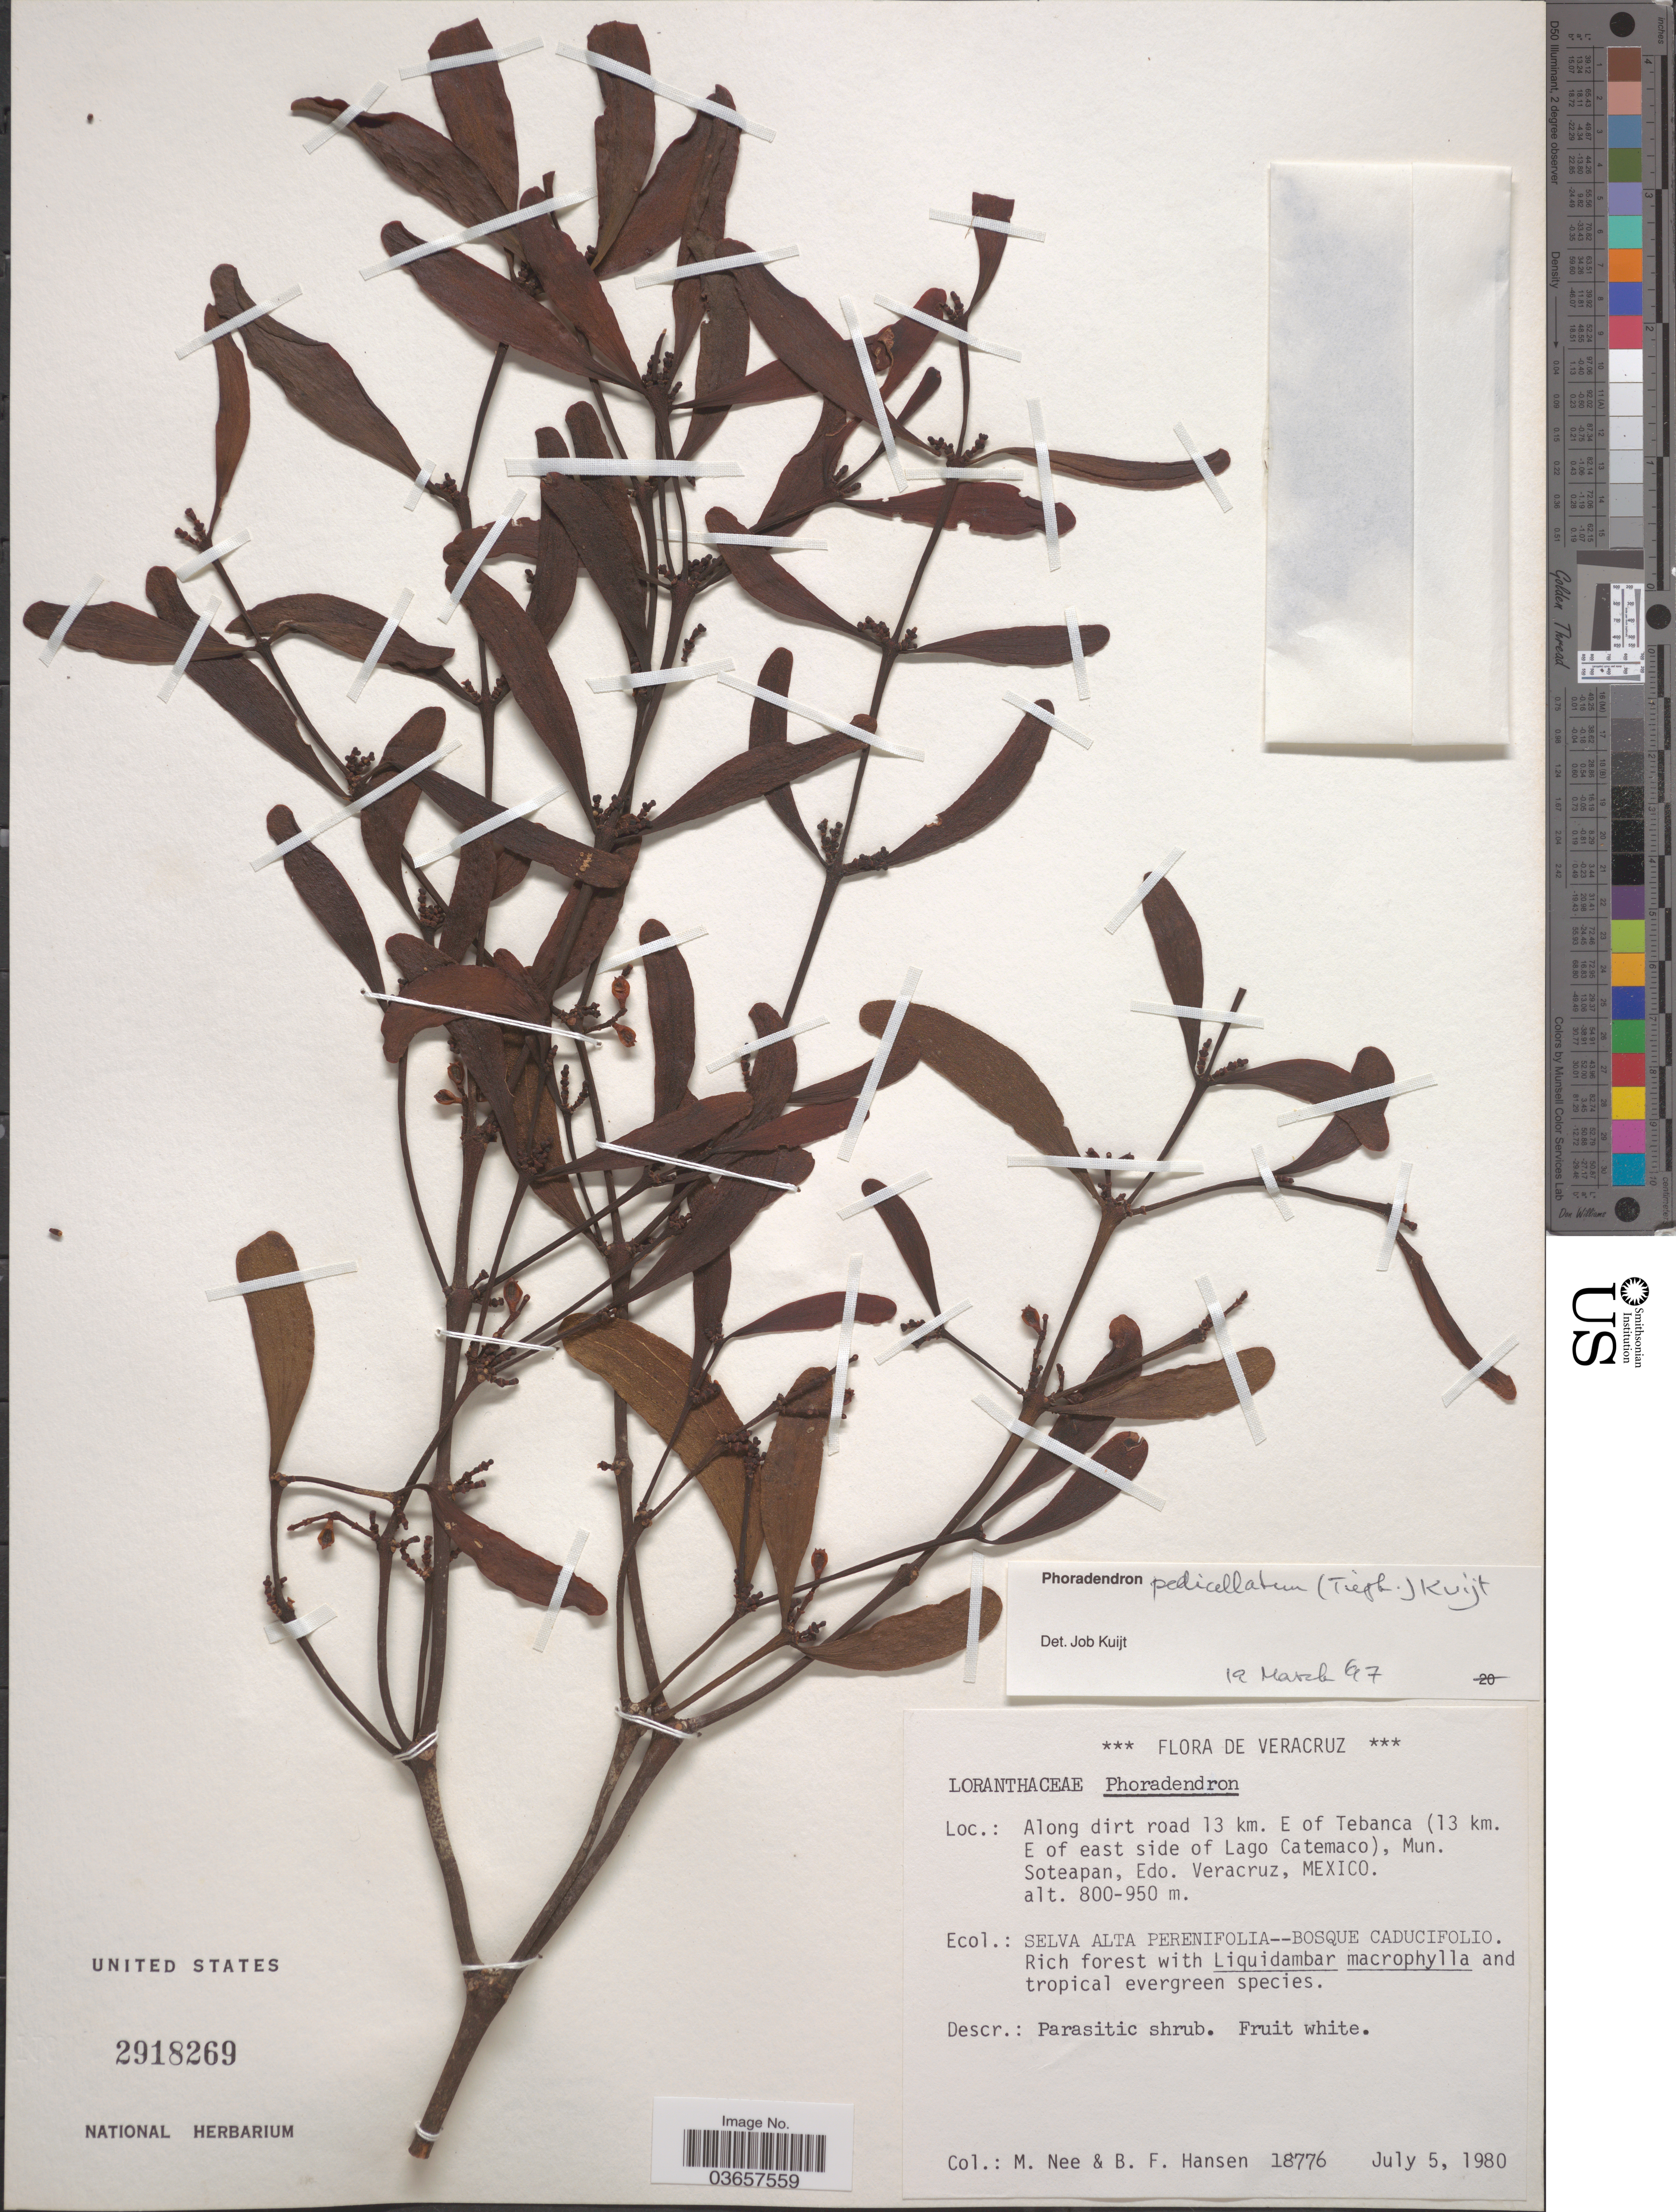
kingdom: Plantae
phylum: Tracheophyta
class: Magnoliopsida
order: Santalales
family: Viscaceae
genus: Phoradendron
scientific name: Phoradendron pedicellatum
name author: (Tiegh.) Kuijt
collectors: M. Nee & B. Hansen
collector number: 18776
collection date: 1980-07-05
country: Mexico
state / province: Veracruz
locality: Veracruz. Along dirt road 13 km. E of Tebanca (13 km. E of east side of Lago Catemaco), Mun. Soteapan.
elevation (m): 800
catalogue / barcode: US 2918269